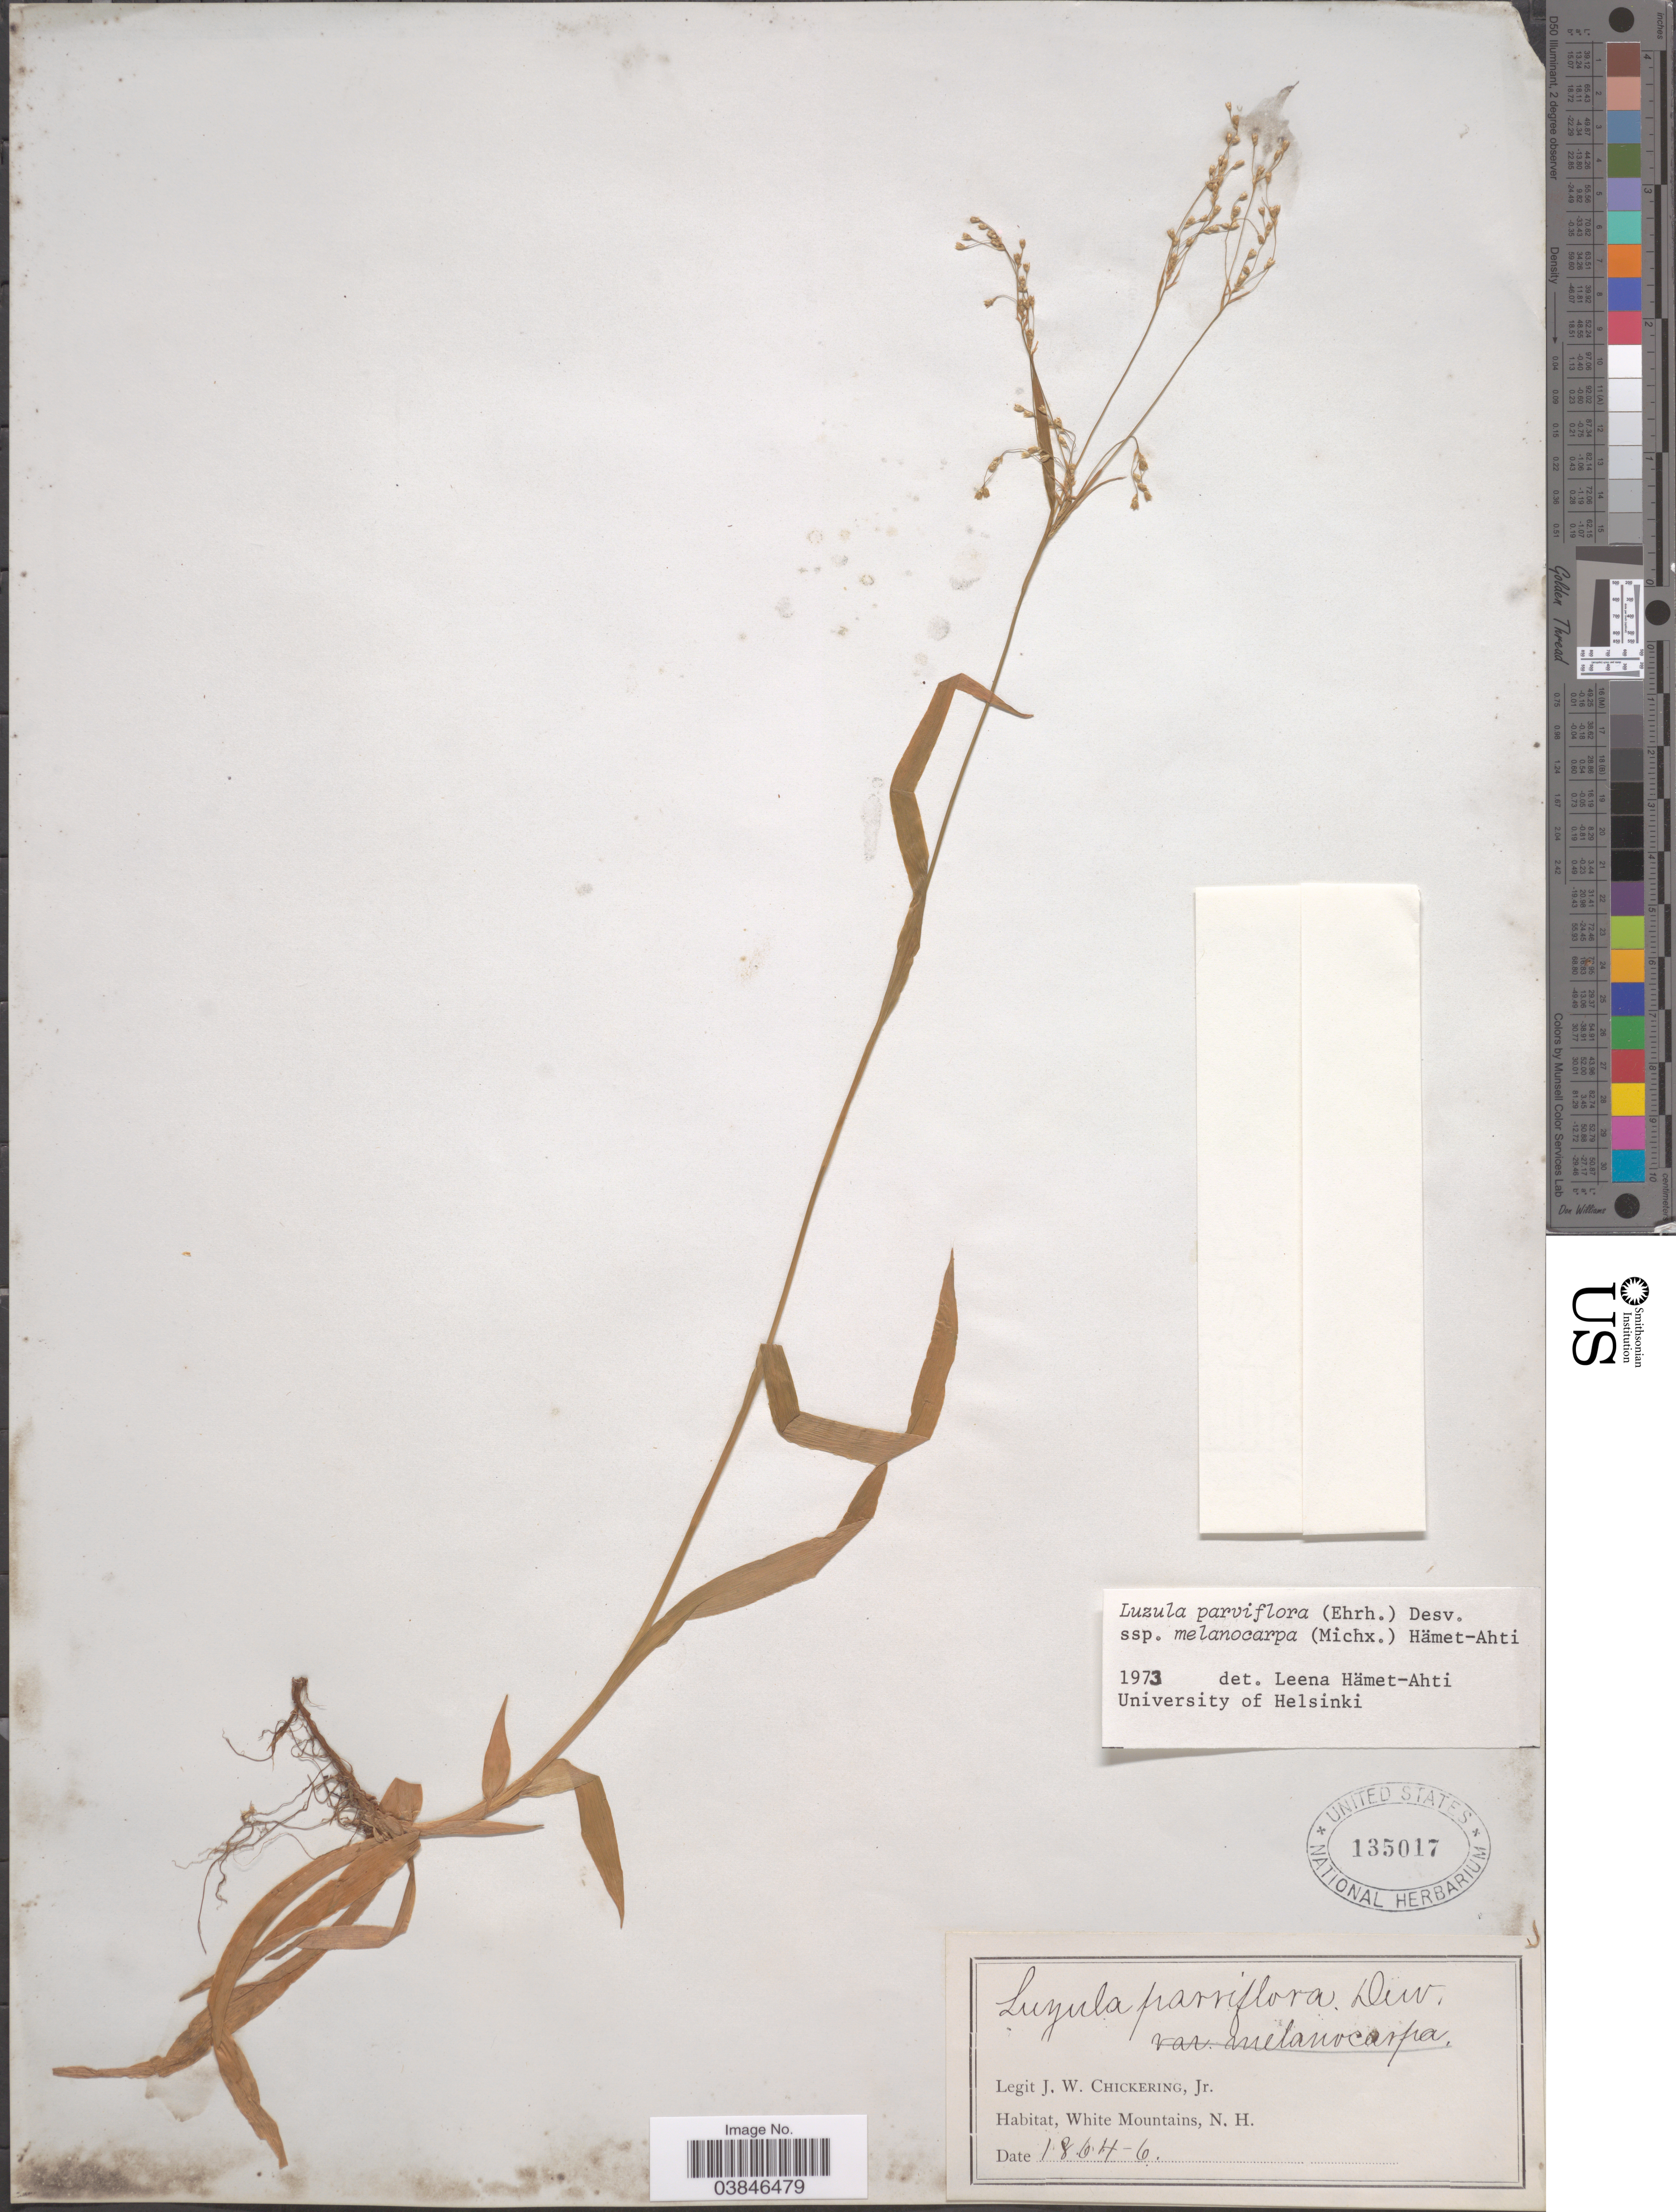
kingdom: Plantae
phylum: Tracheophyta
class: Liliopsida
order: Poales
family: Juncaceae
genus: Luzula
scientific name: Luzula parviflora subsp. melanocarpa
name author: Desv.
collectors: J. W. Chickering Jr.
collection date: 1864/1866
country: United States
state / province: New Hampshire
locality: White Mountains.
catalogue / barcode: US 135017